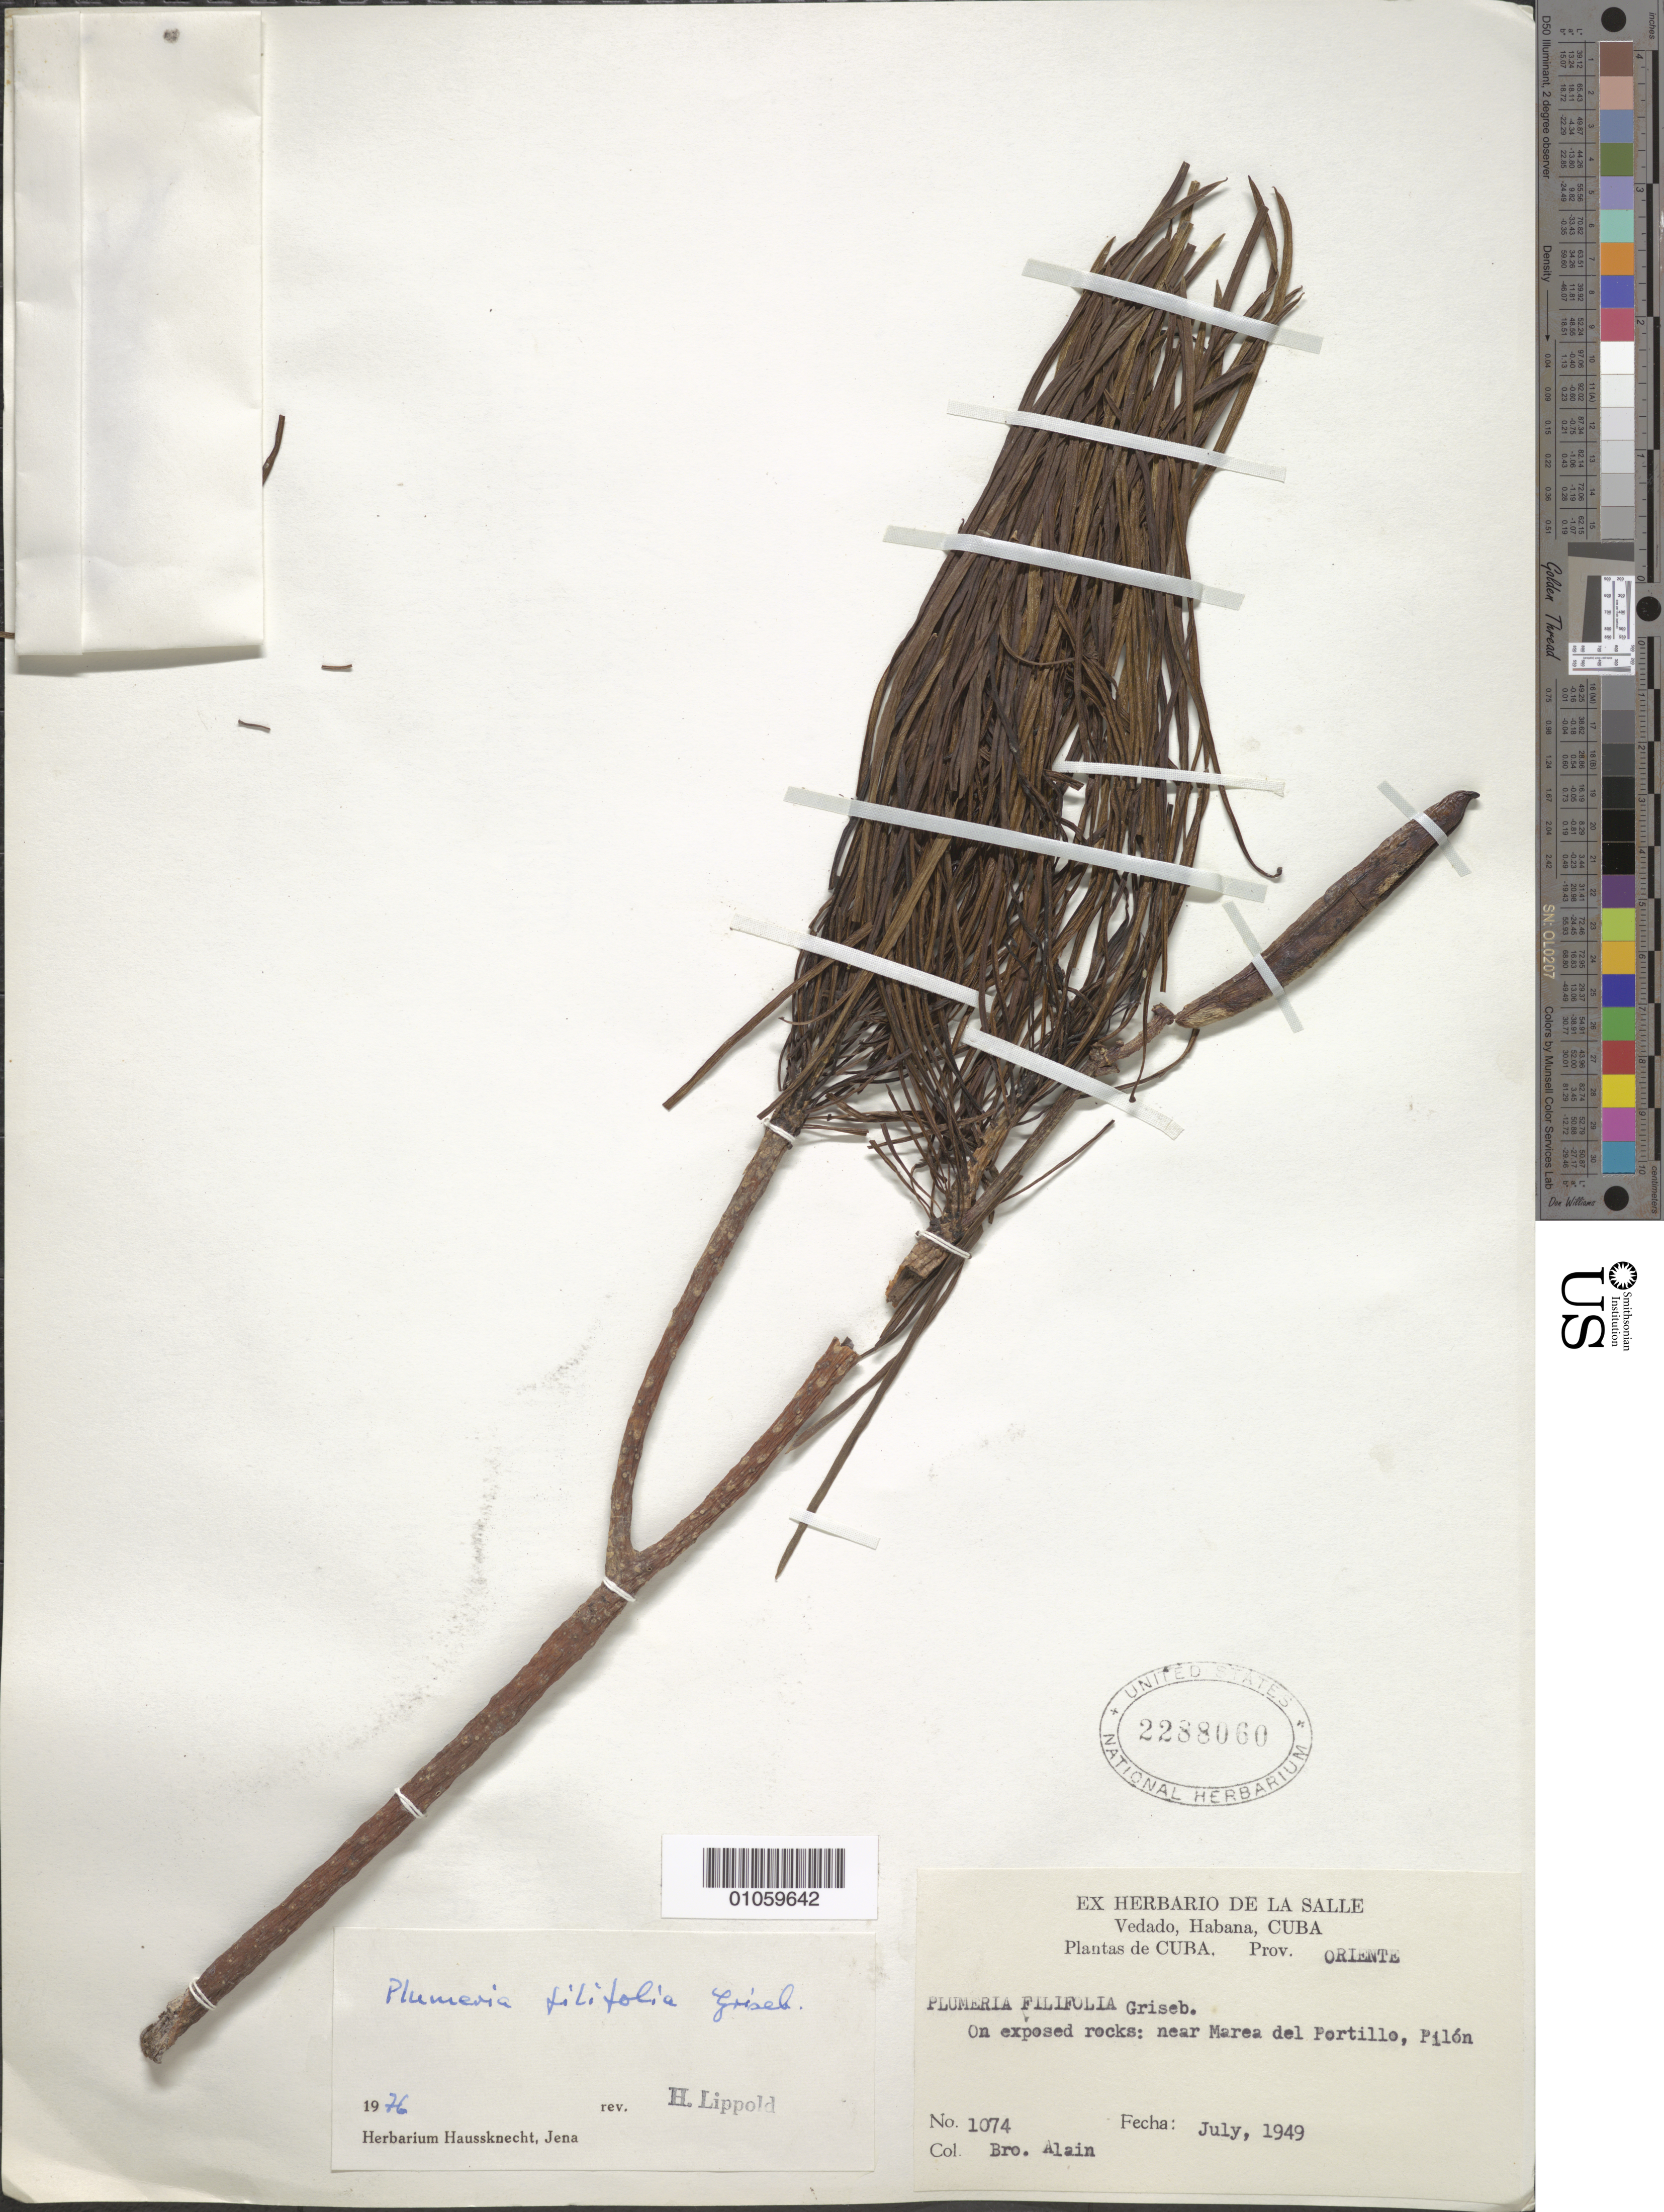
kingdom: Plantae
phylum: Tracheophyta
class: Magnoliopsida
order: Gentianales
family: Apocynaceae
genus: Plumeria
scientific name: Plumeria filifolia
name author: Griseb.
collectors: A. H. Liogier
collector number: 1074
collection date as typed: Jul 1949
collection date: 1949-07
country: Cuba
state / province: Oriente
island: Cuba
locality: Near Marea del Portillo, Pilon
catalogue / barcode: US 2288060